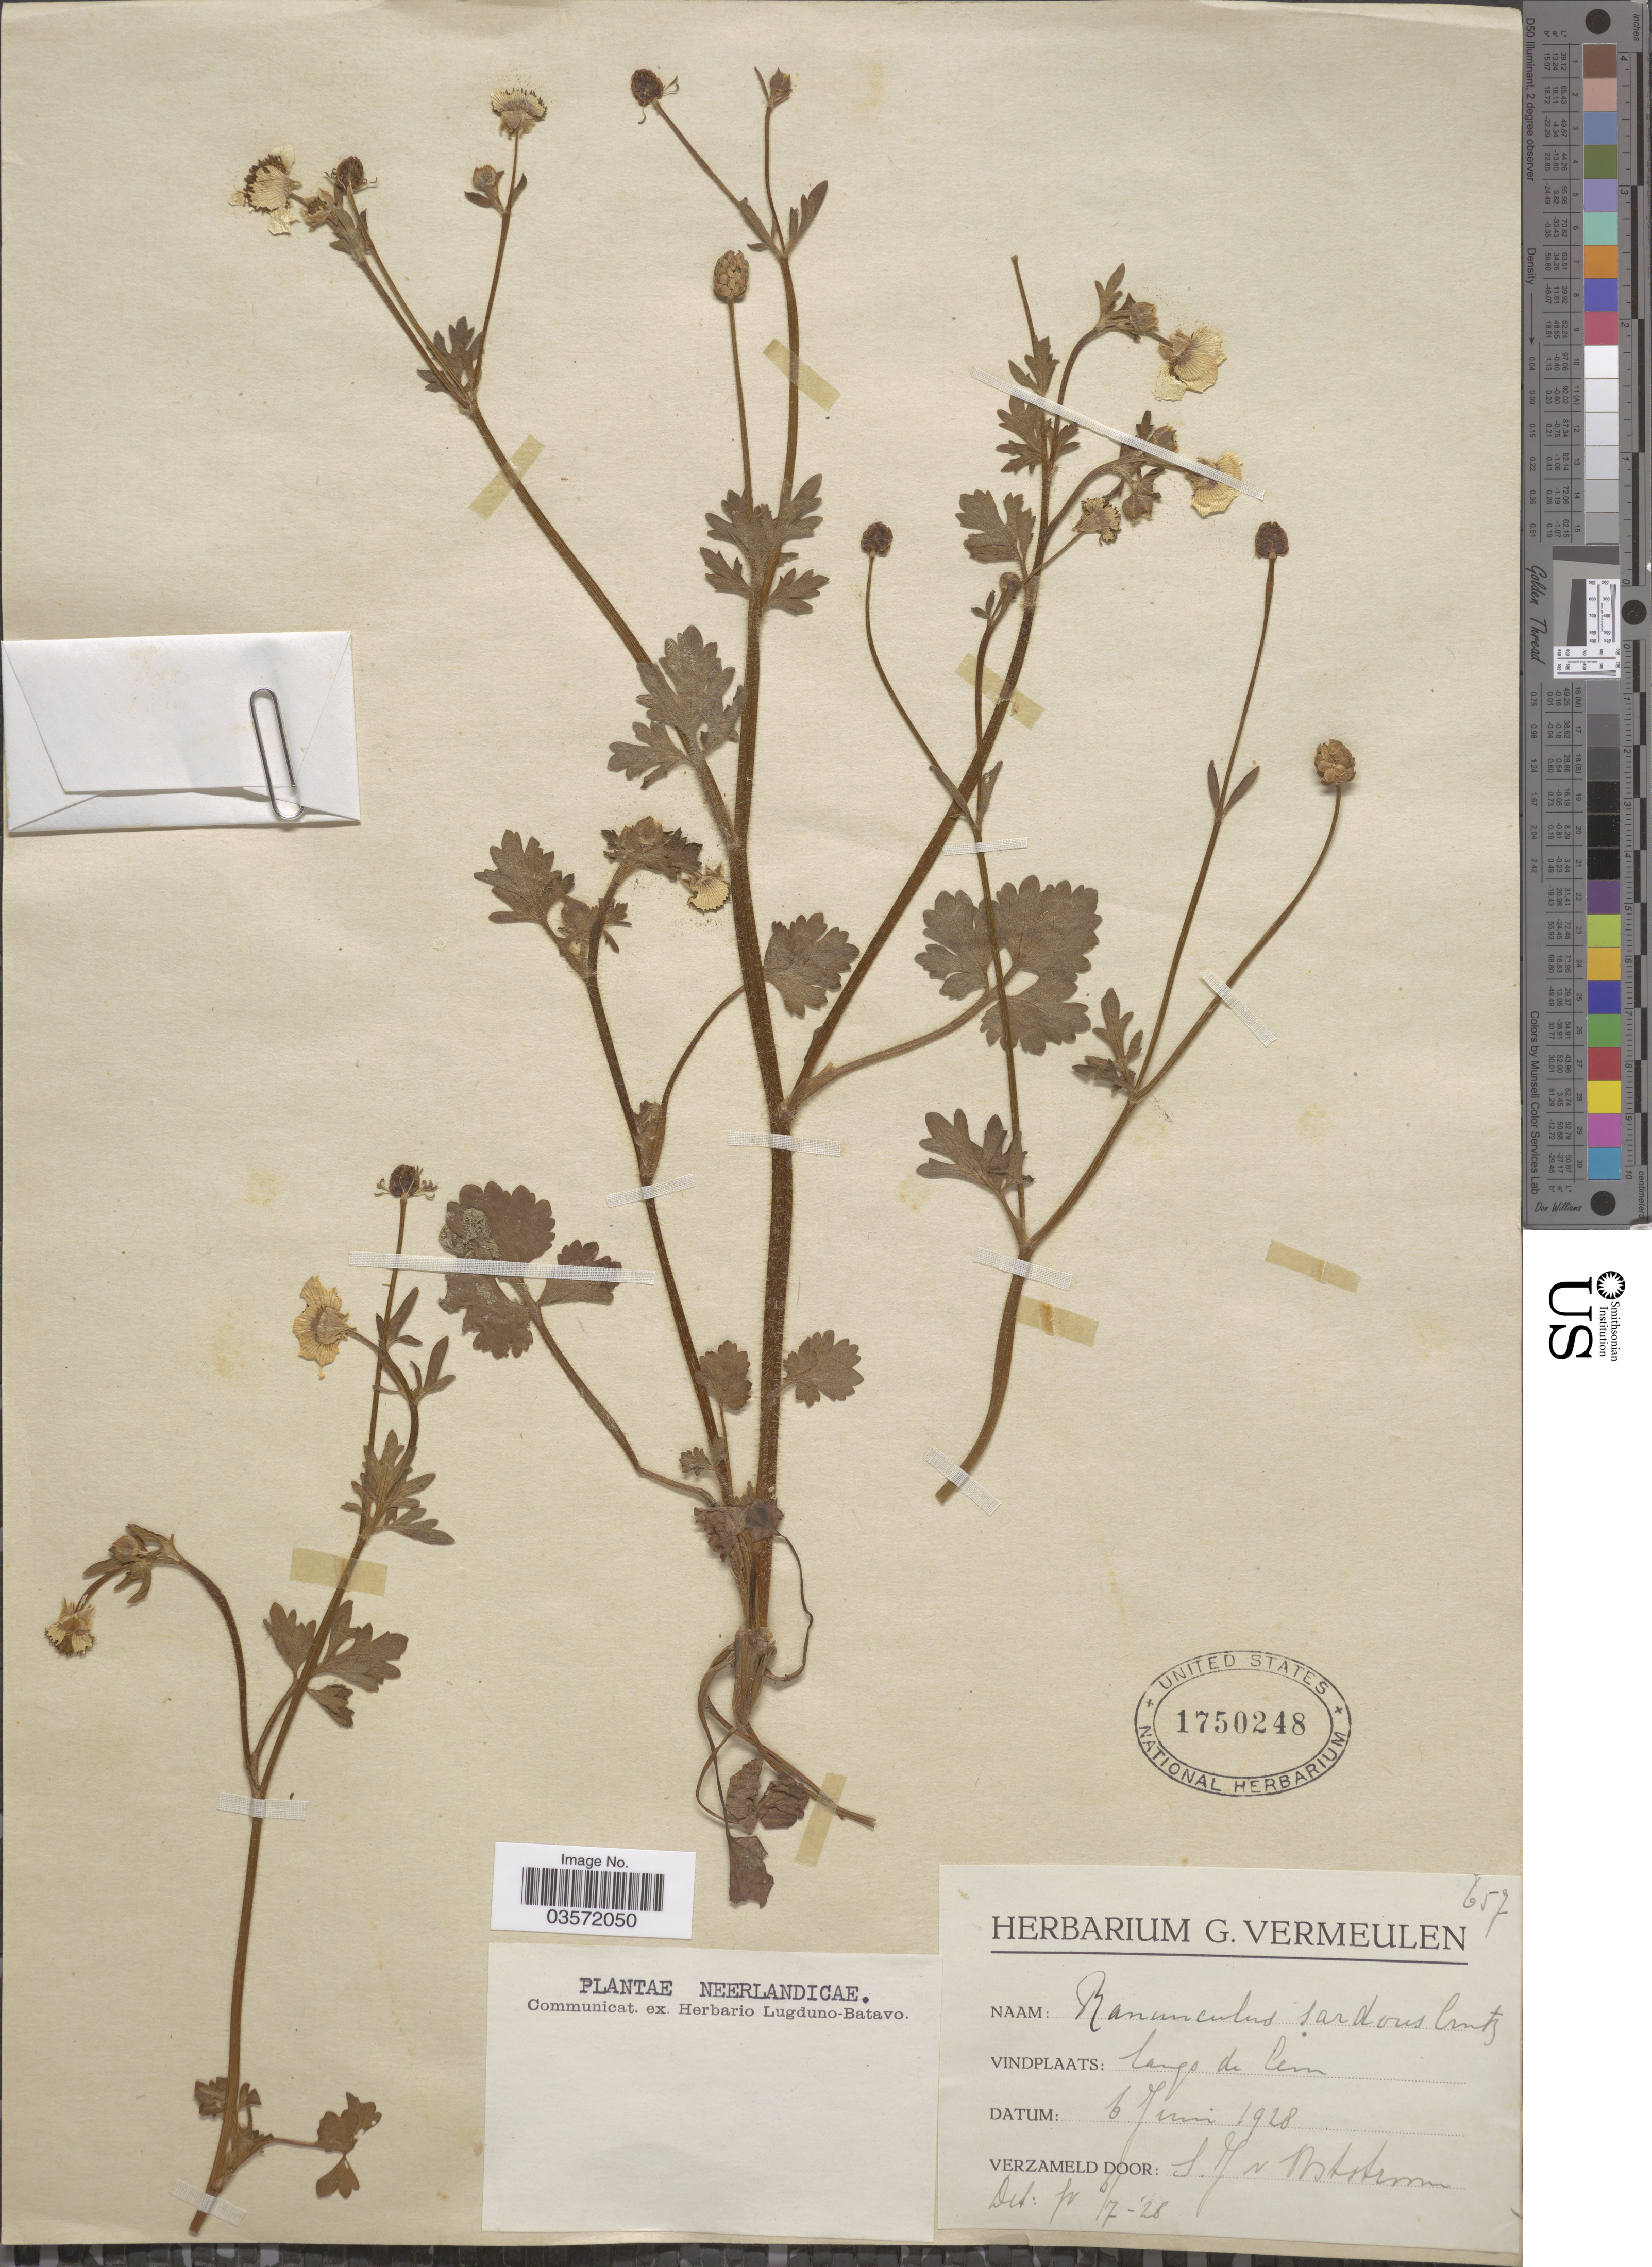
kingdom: Plantae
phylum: Tracheophyta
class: Magnoliopsida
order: Ranunculales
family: Ranunculaceae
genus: Ranunculus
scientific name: Ranunculus sardous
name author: Crantz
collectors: S. J. van Ooststroom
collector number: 657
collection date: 1928-06-06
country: Netherlands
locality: Neerlandicae. Langs de Eem.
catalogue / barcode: US 1750248